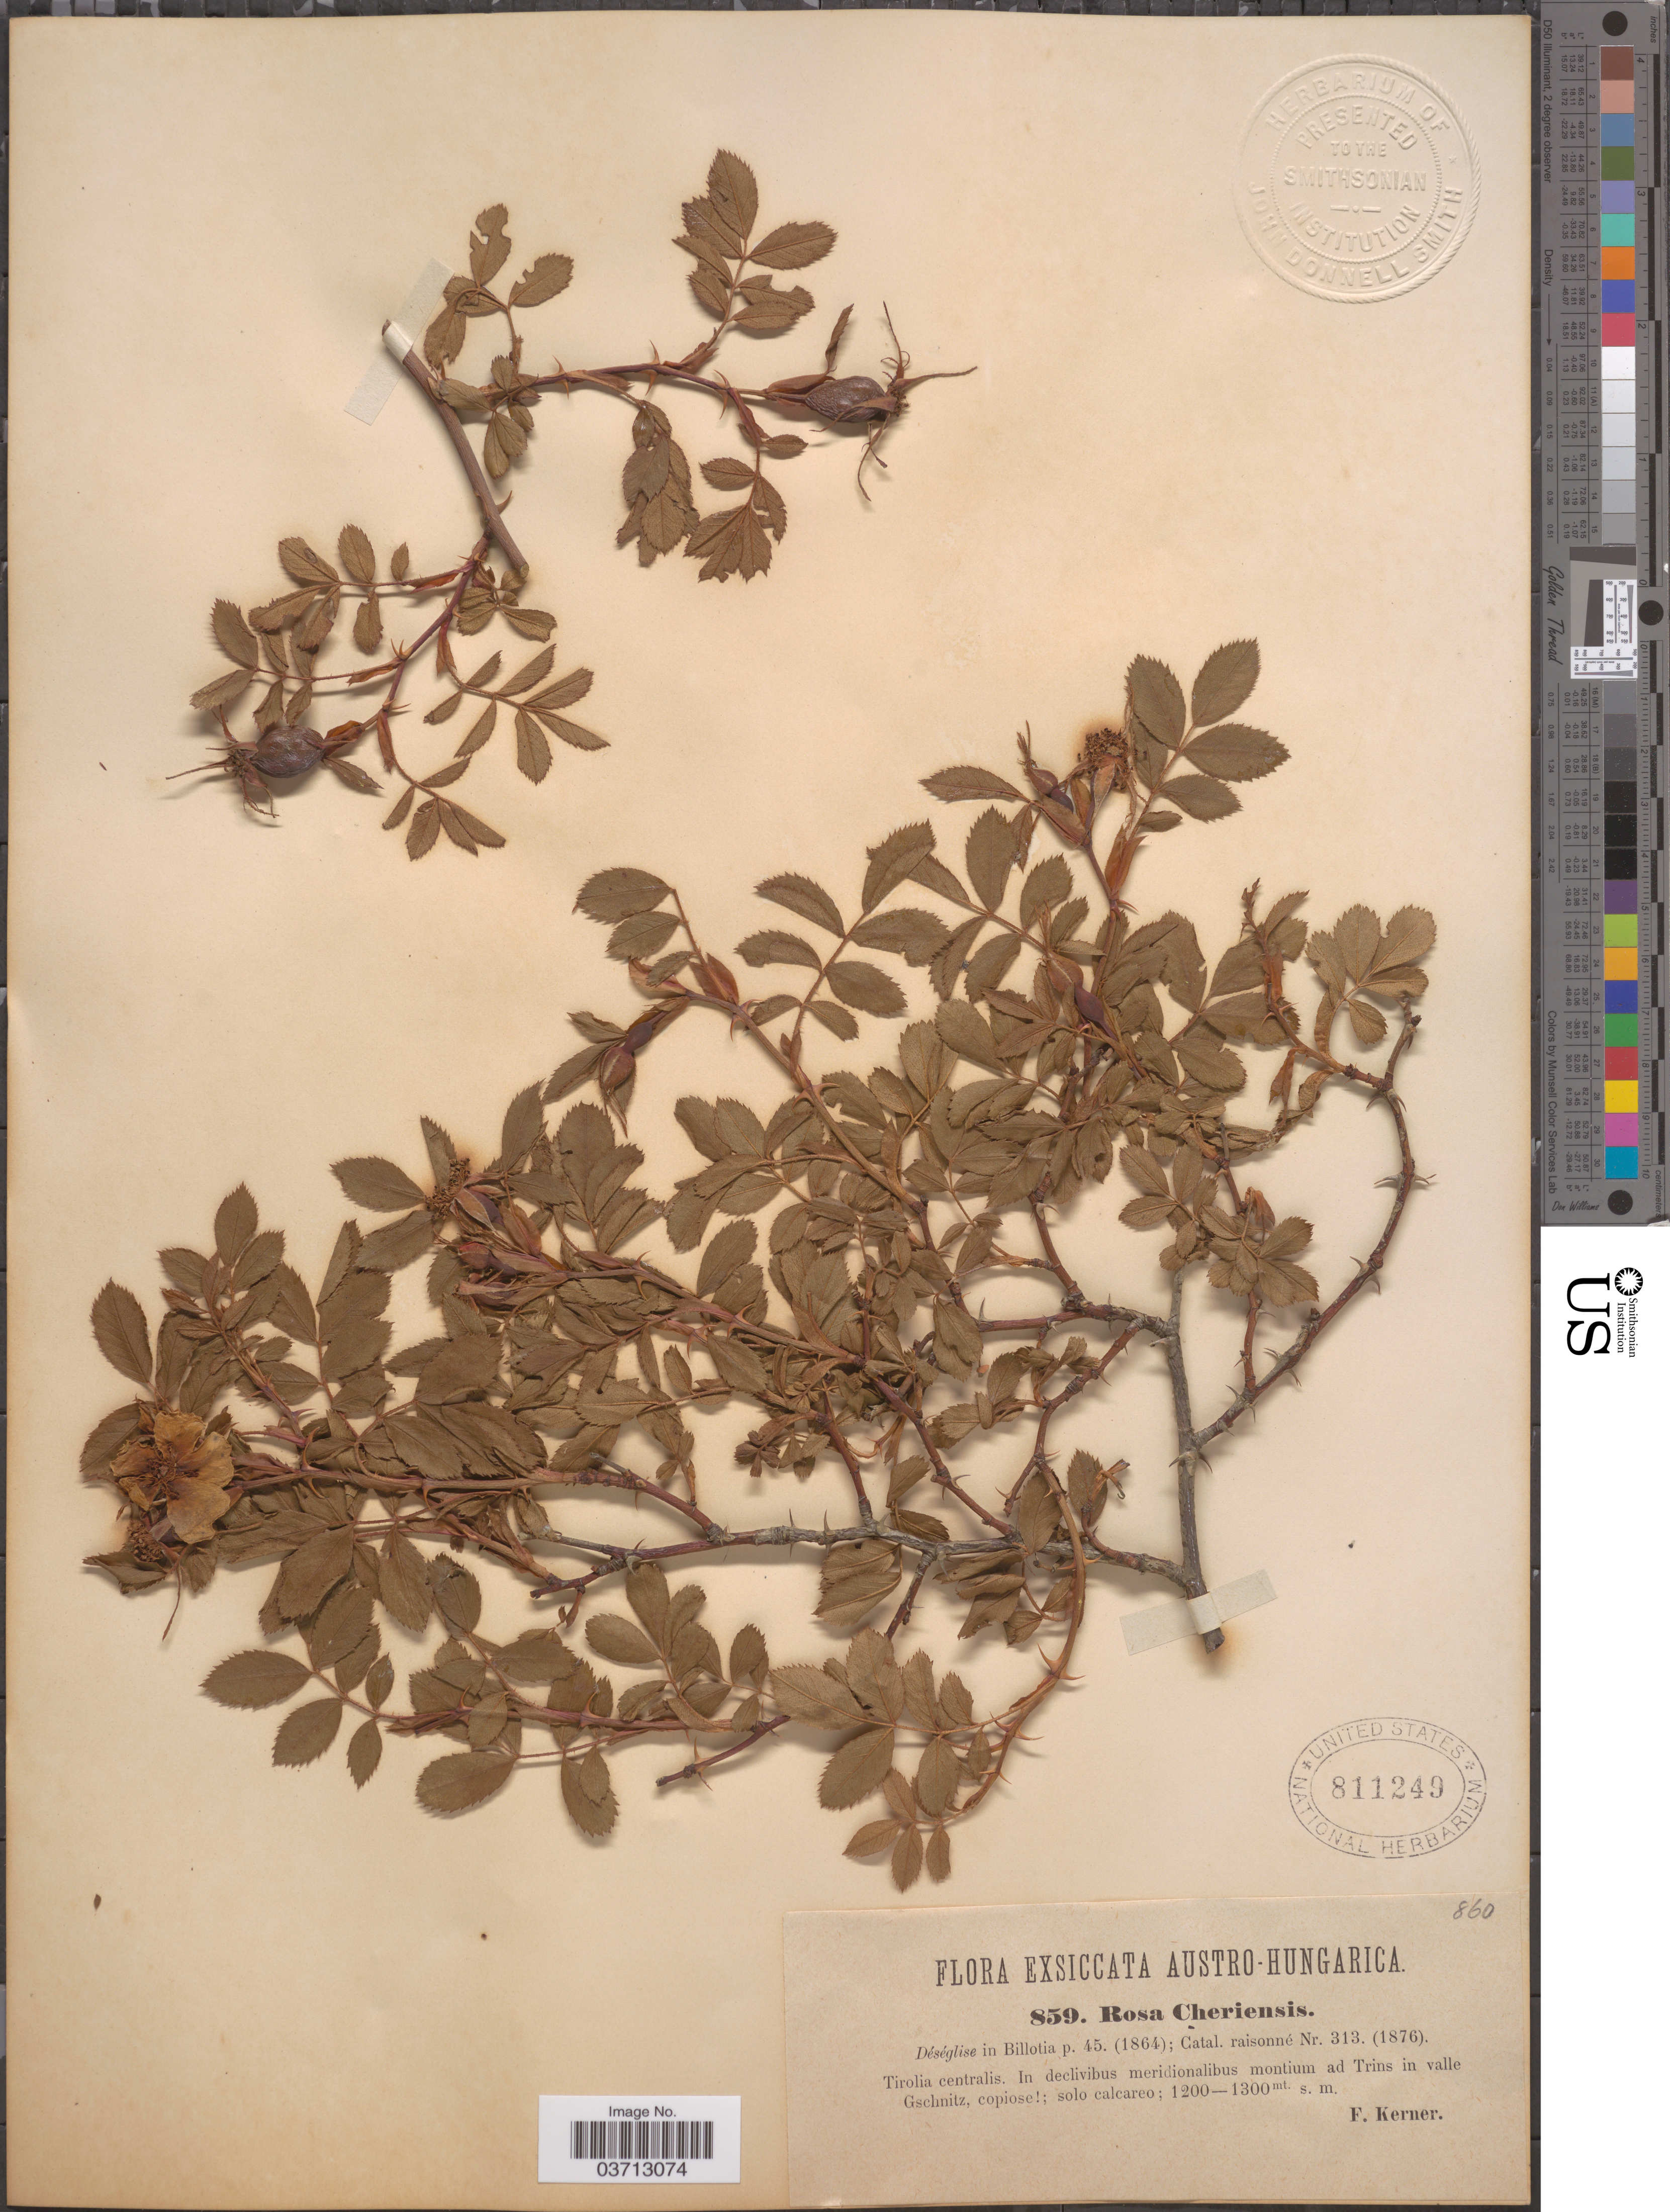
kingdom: Plantae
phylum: Tracheophyta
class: Magnoliopsida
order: Rosales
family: Rosaceae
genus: Rosa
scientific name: Rosa cheriensis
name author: Déségl.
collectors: F. Kerner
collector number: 859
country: Austria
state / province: Tirol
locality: Austro-Hungarica. Tirolia centralis. In declivibus meridionalibus montium ad Trins in valle Gschnitz.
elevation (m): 1200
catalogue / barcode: US 811249